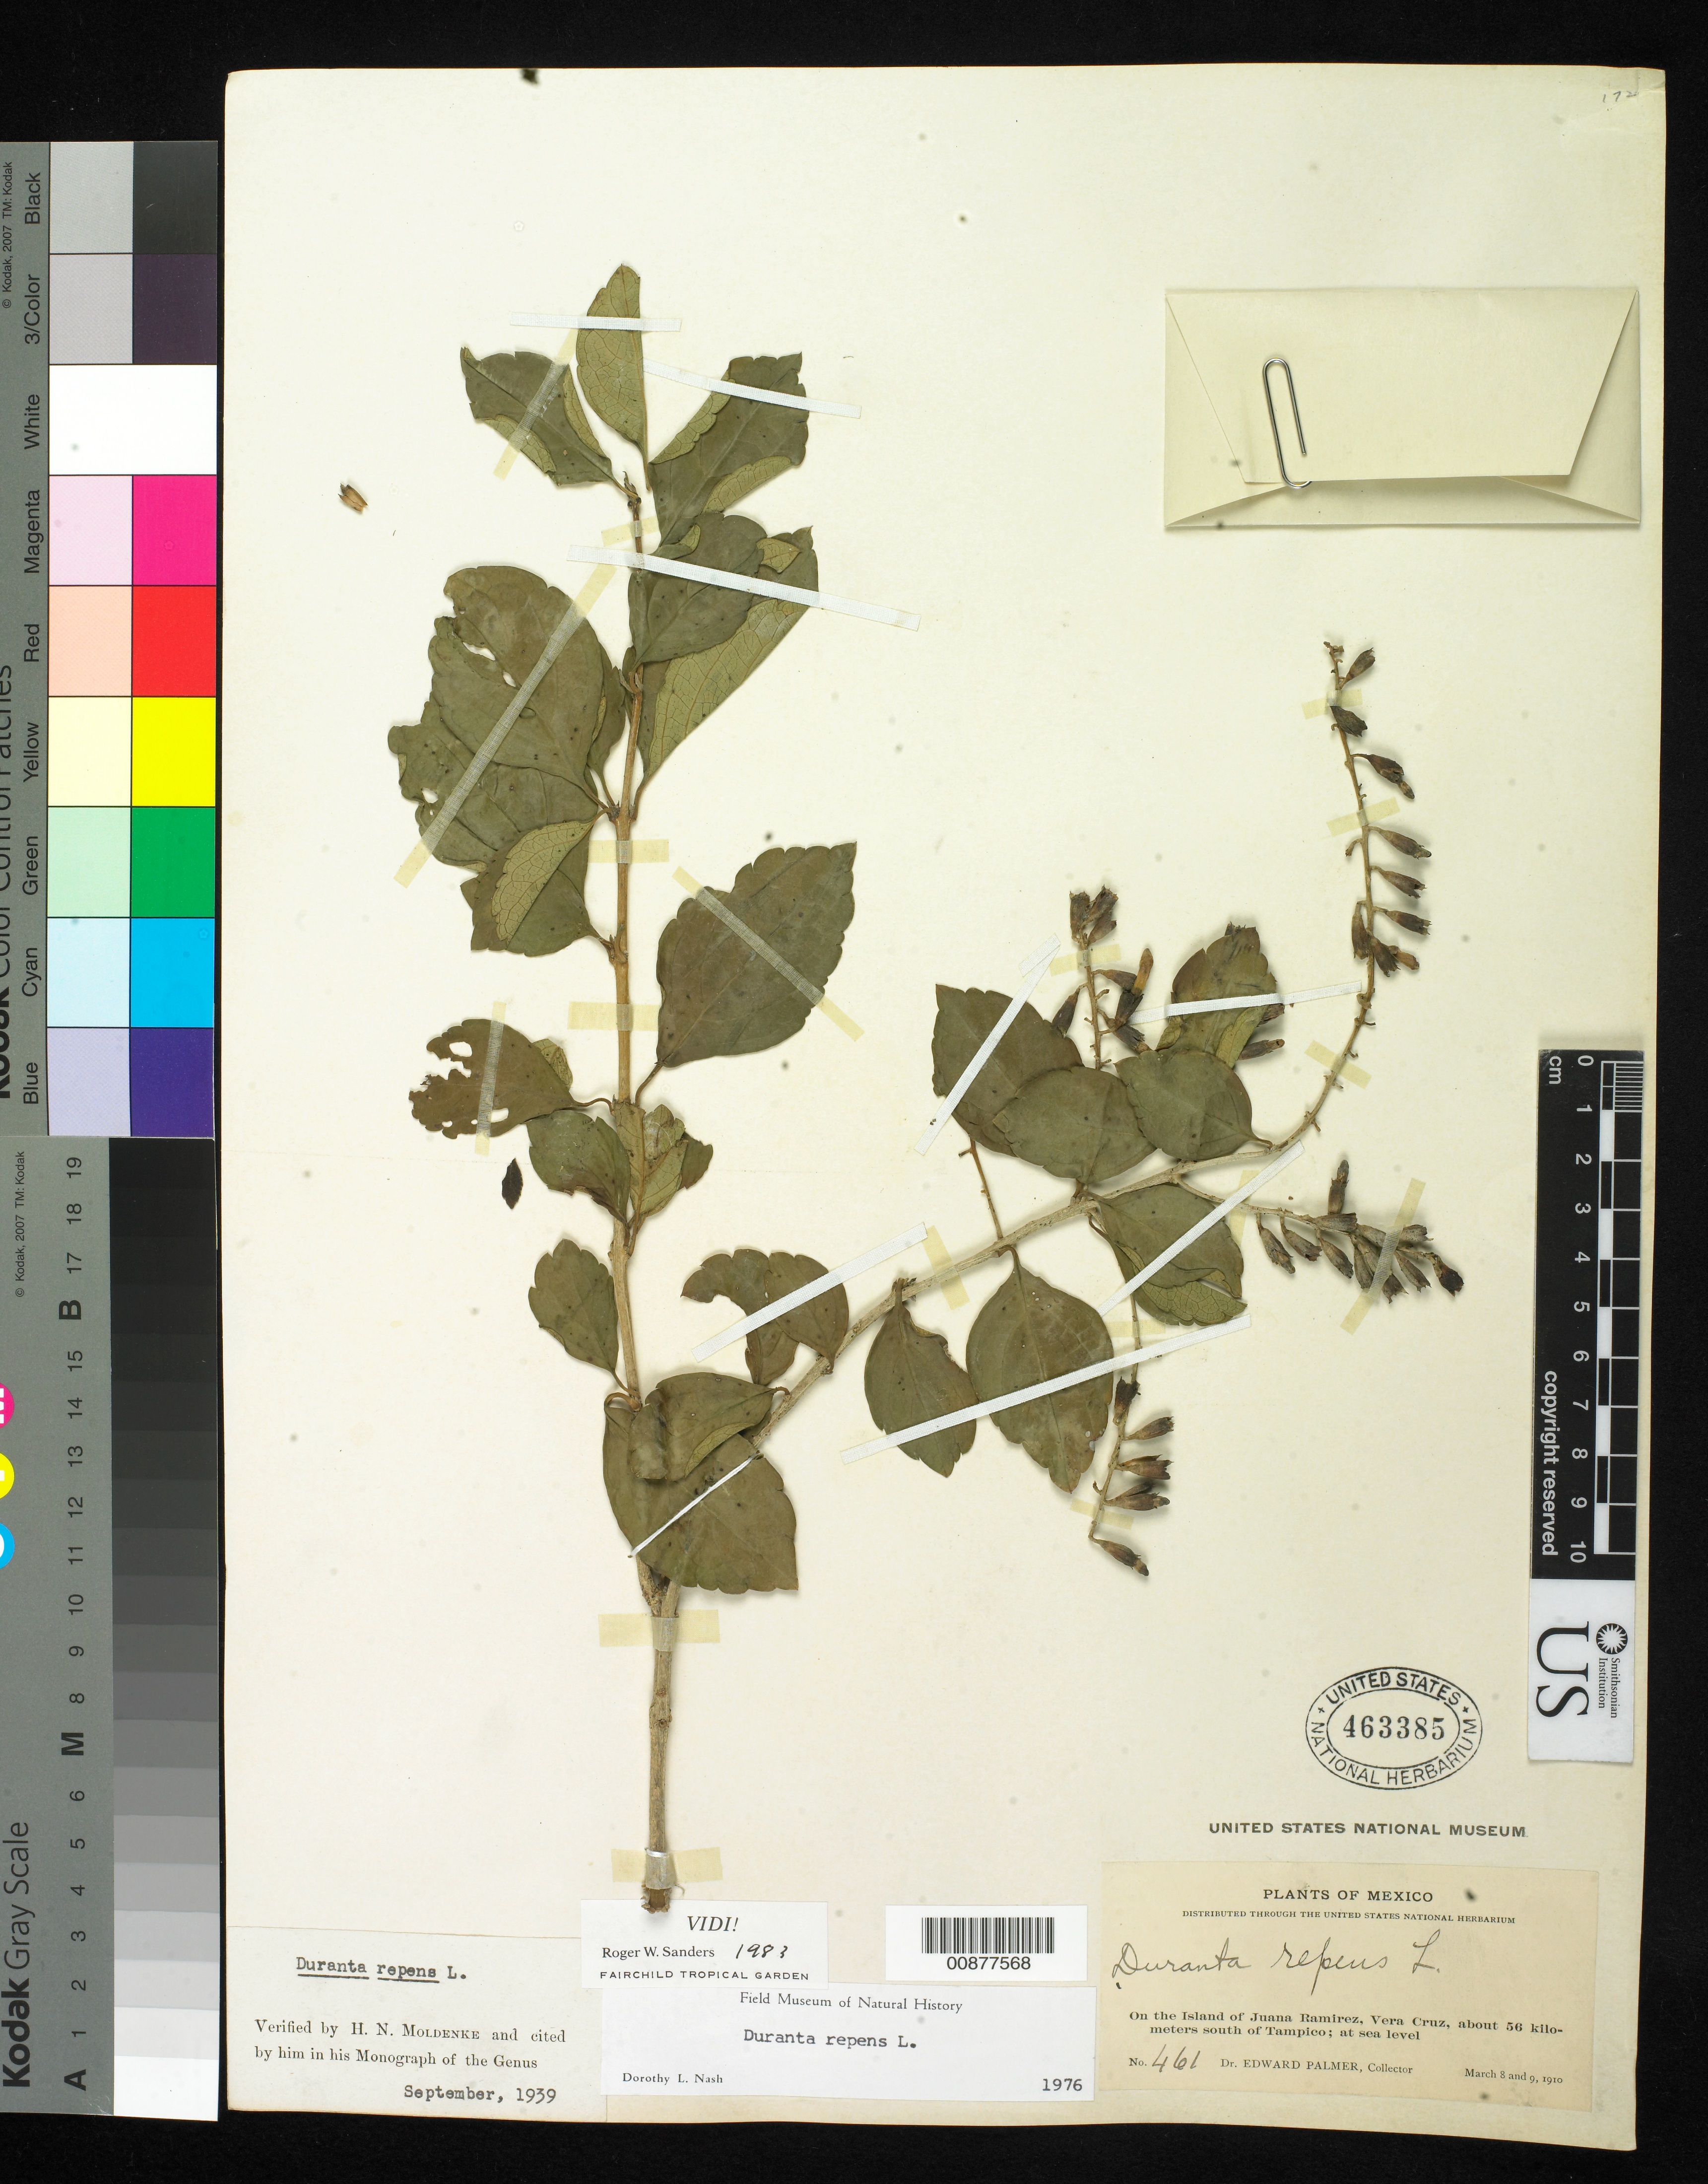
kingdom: Plantae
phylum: Tracheophyta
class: Magnoliopsida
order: Lamiales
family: Verbenaceae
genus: Duranta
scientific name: Duranta repens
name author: L.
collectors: E. Palmer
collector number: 461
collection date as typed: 08 Mar 1910 to 09 Mar 1910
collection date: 1910-03-08/1910-03-09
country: Mexico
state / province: Veracruz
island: Juana Ramírez I.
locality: On the Island of Juana Ramírez, Veracruz, about 56 kilometers south of Tampico.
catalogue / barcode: US 463385